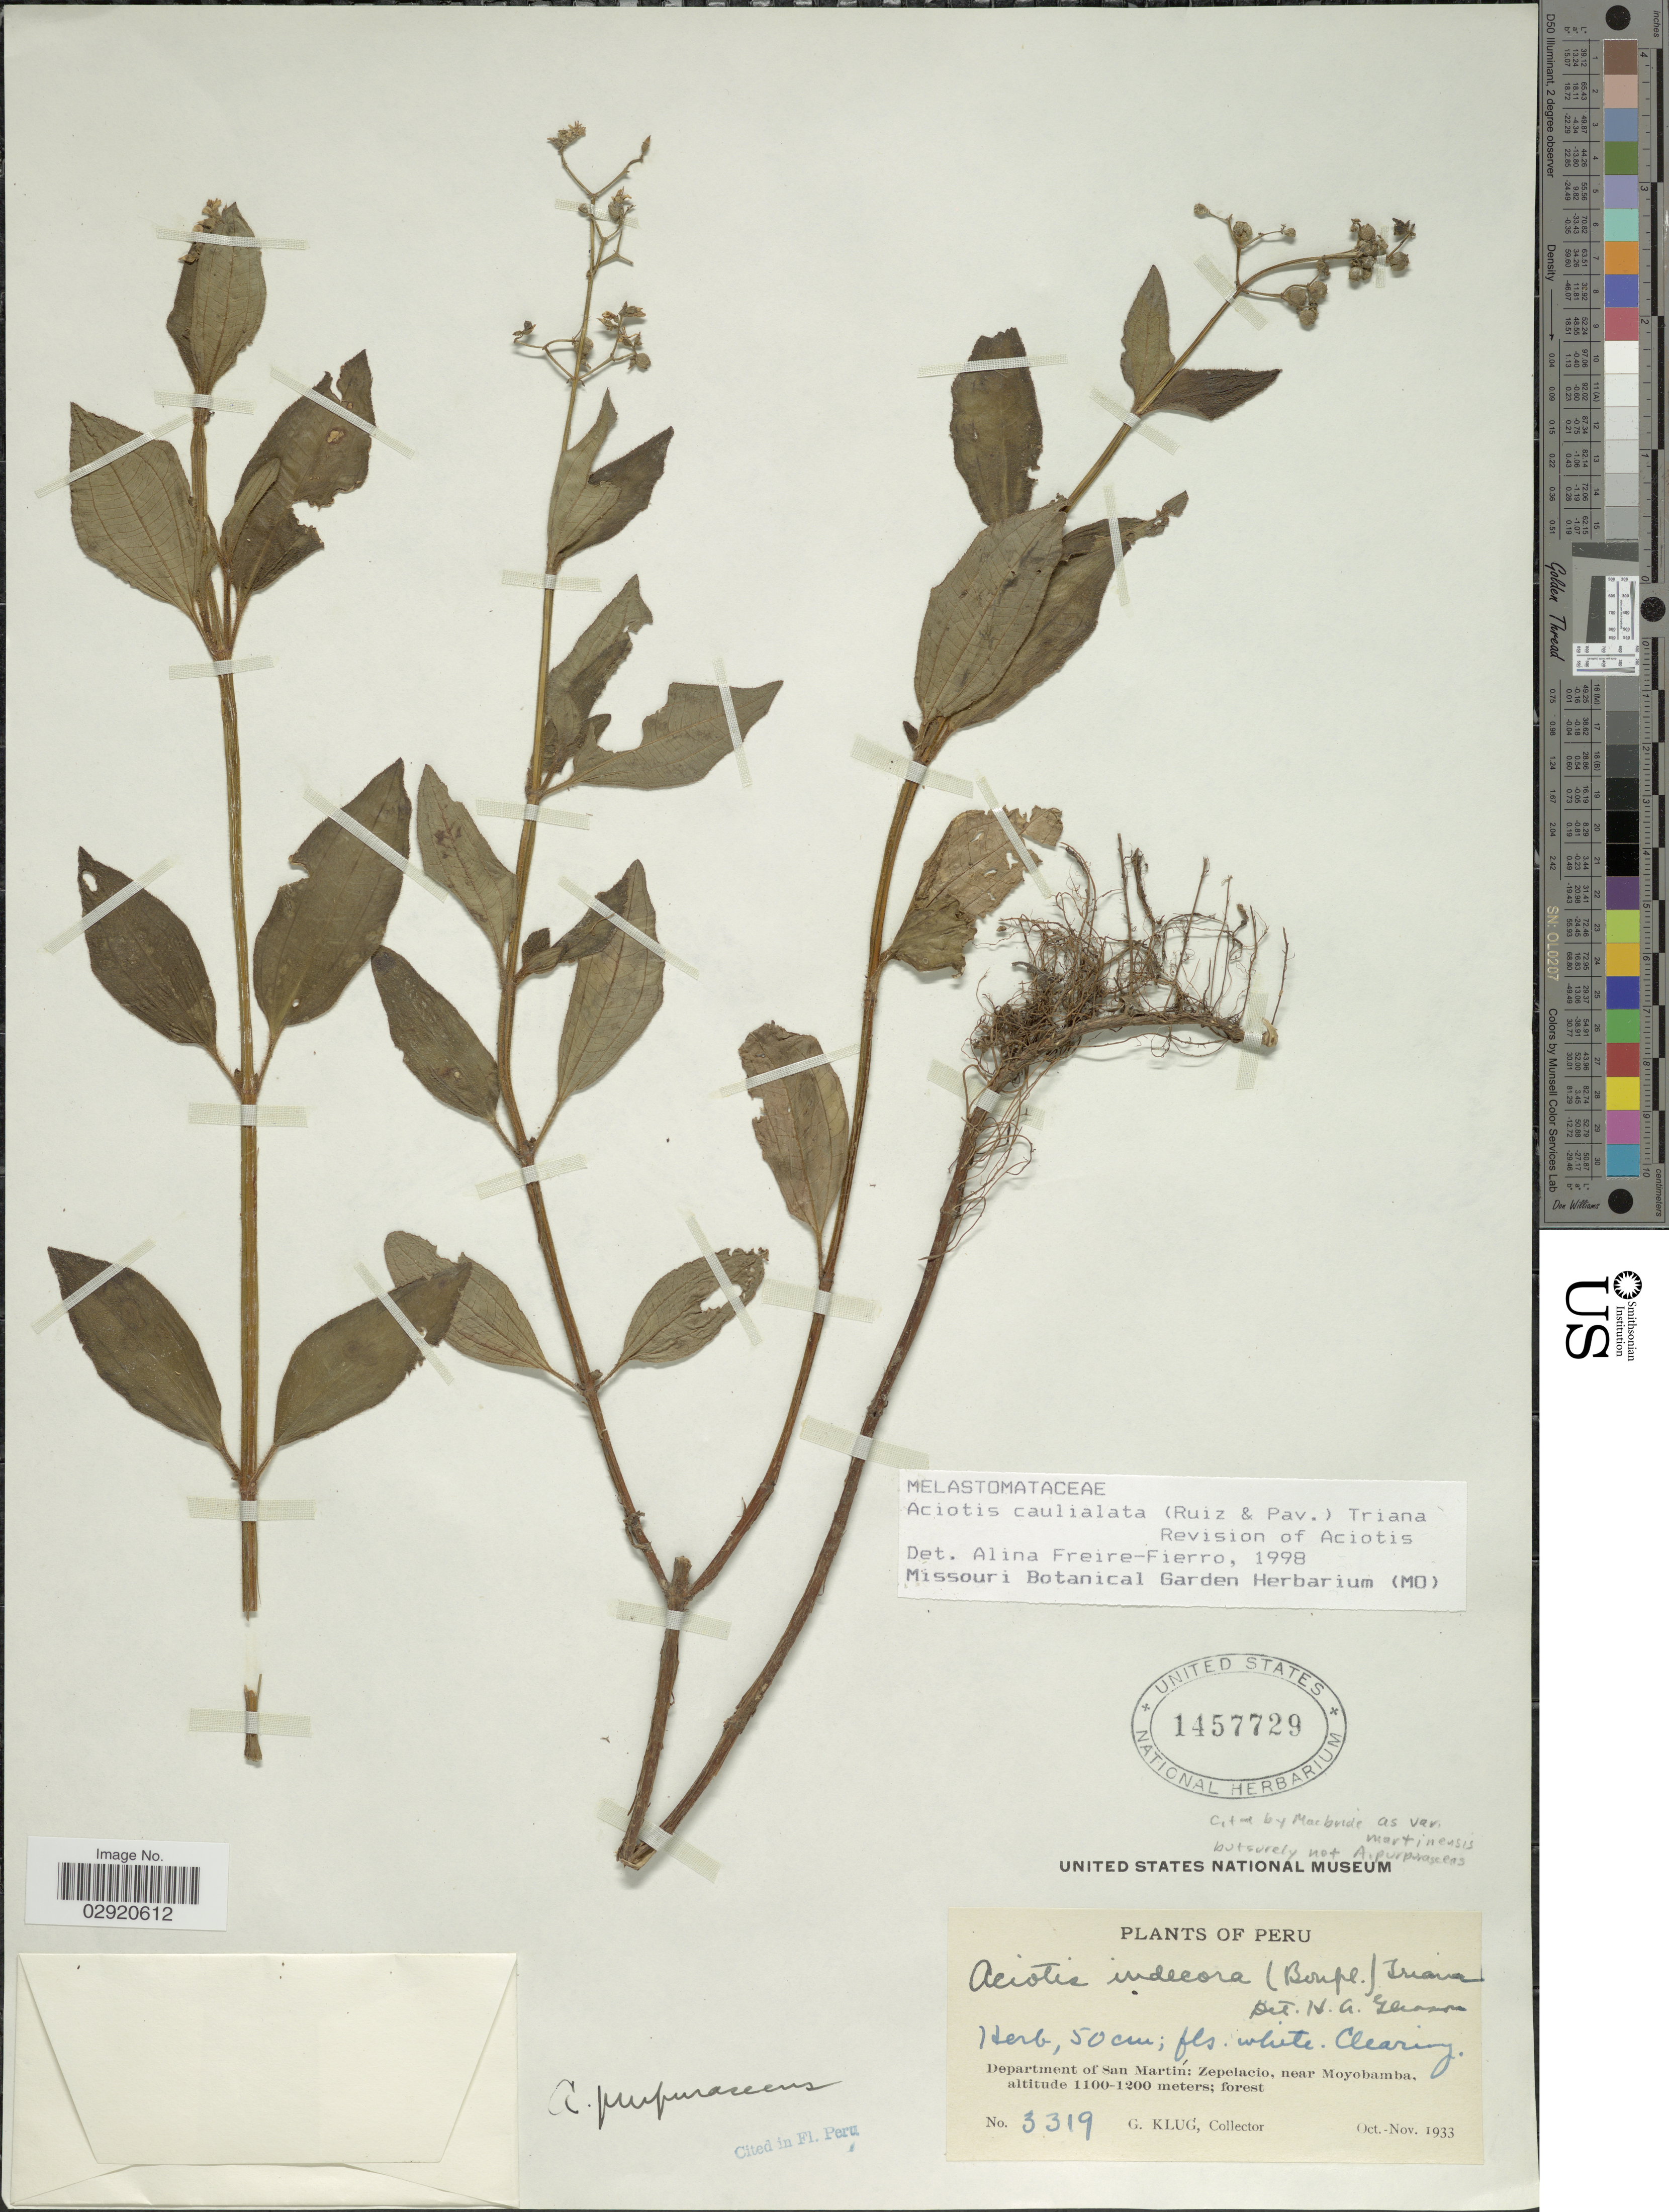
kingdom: Plantae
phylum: Tracheophyta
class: Magnoliopsida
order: Myrtales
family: Melastomataceae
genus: Aciotis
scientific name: Aciotis rubricaulis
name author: (Mart. ex DC.) Triana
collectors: G. Klug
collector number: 3319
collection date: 1933-10/1933-11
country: Peru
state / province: San Martín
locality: Department of San Martin: Zepelacio, near Moyobamba.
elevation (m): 1100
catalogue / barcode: US 1457729